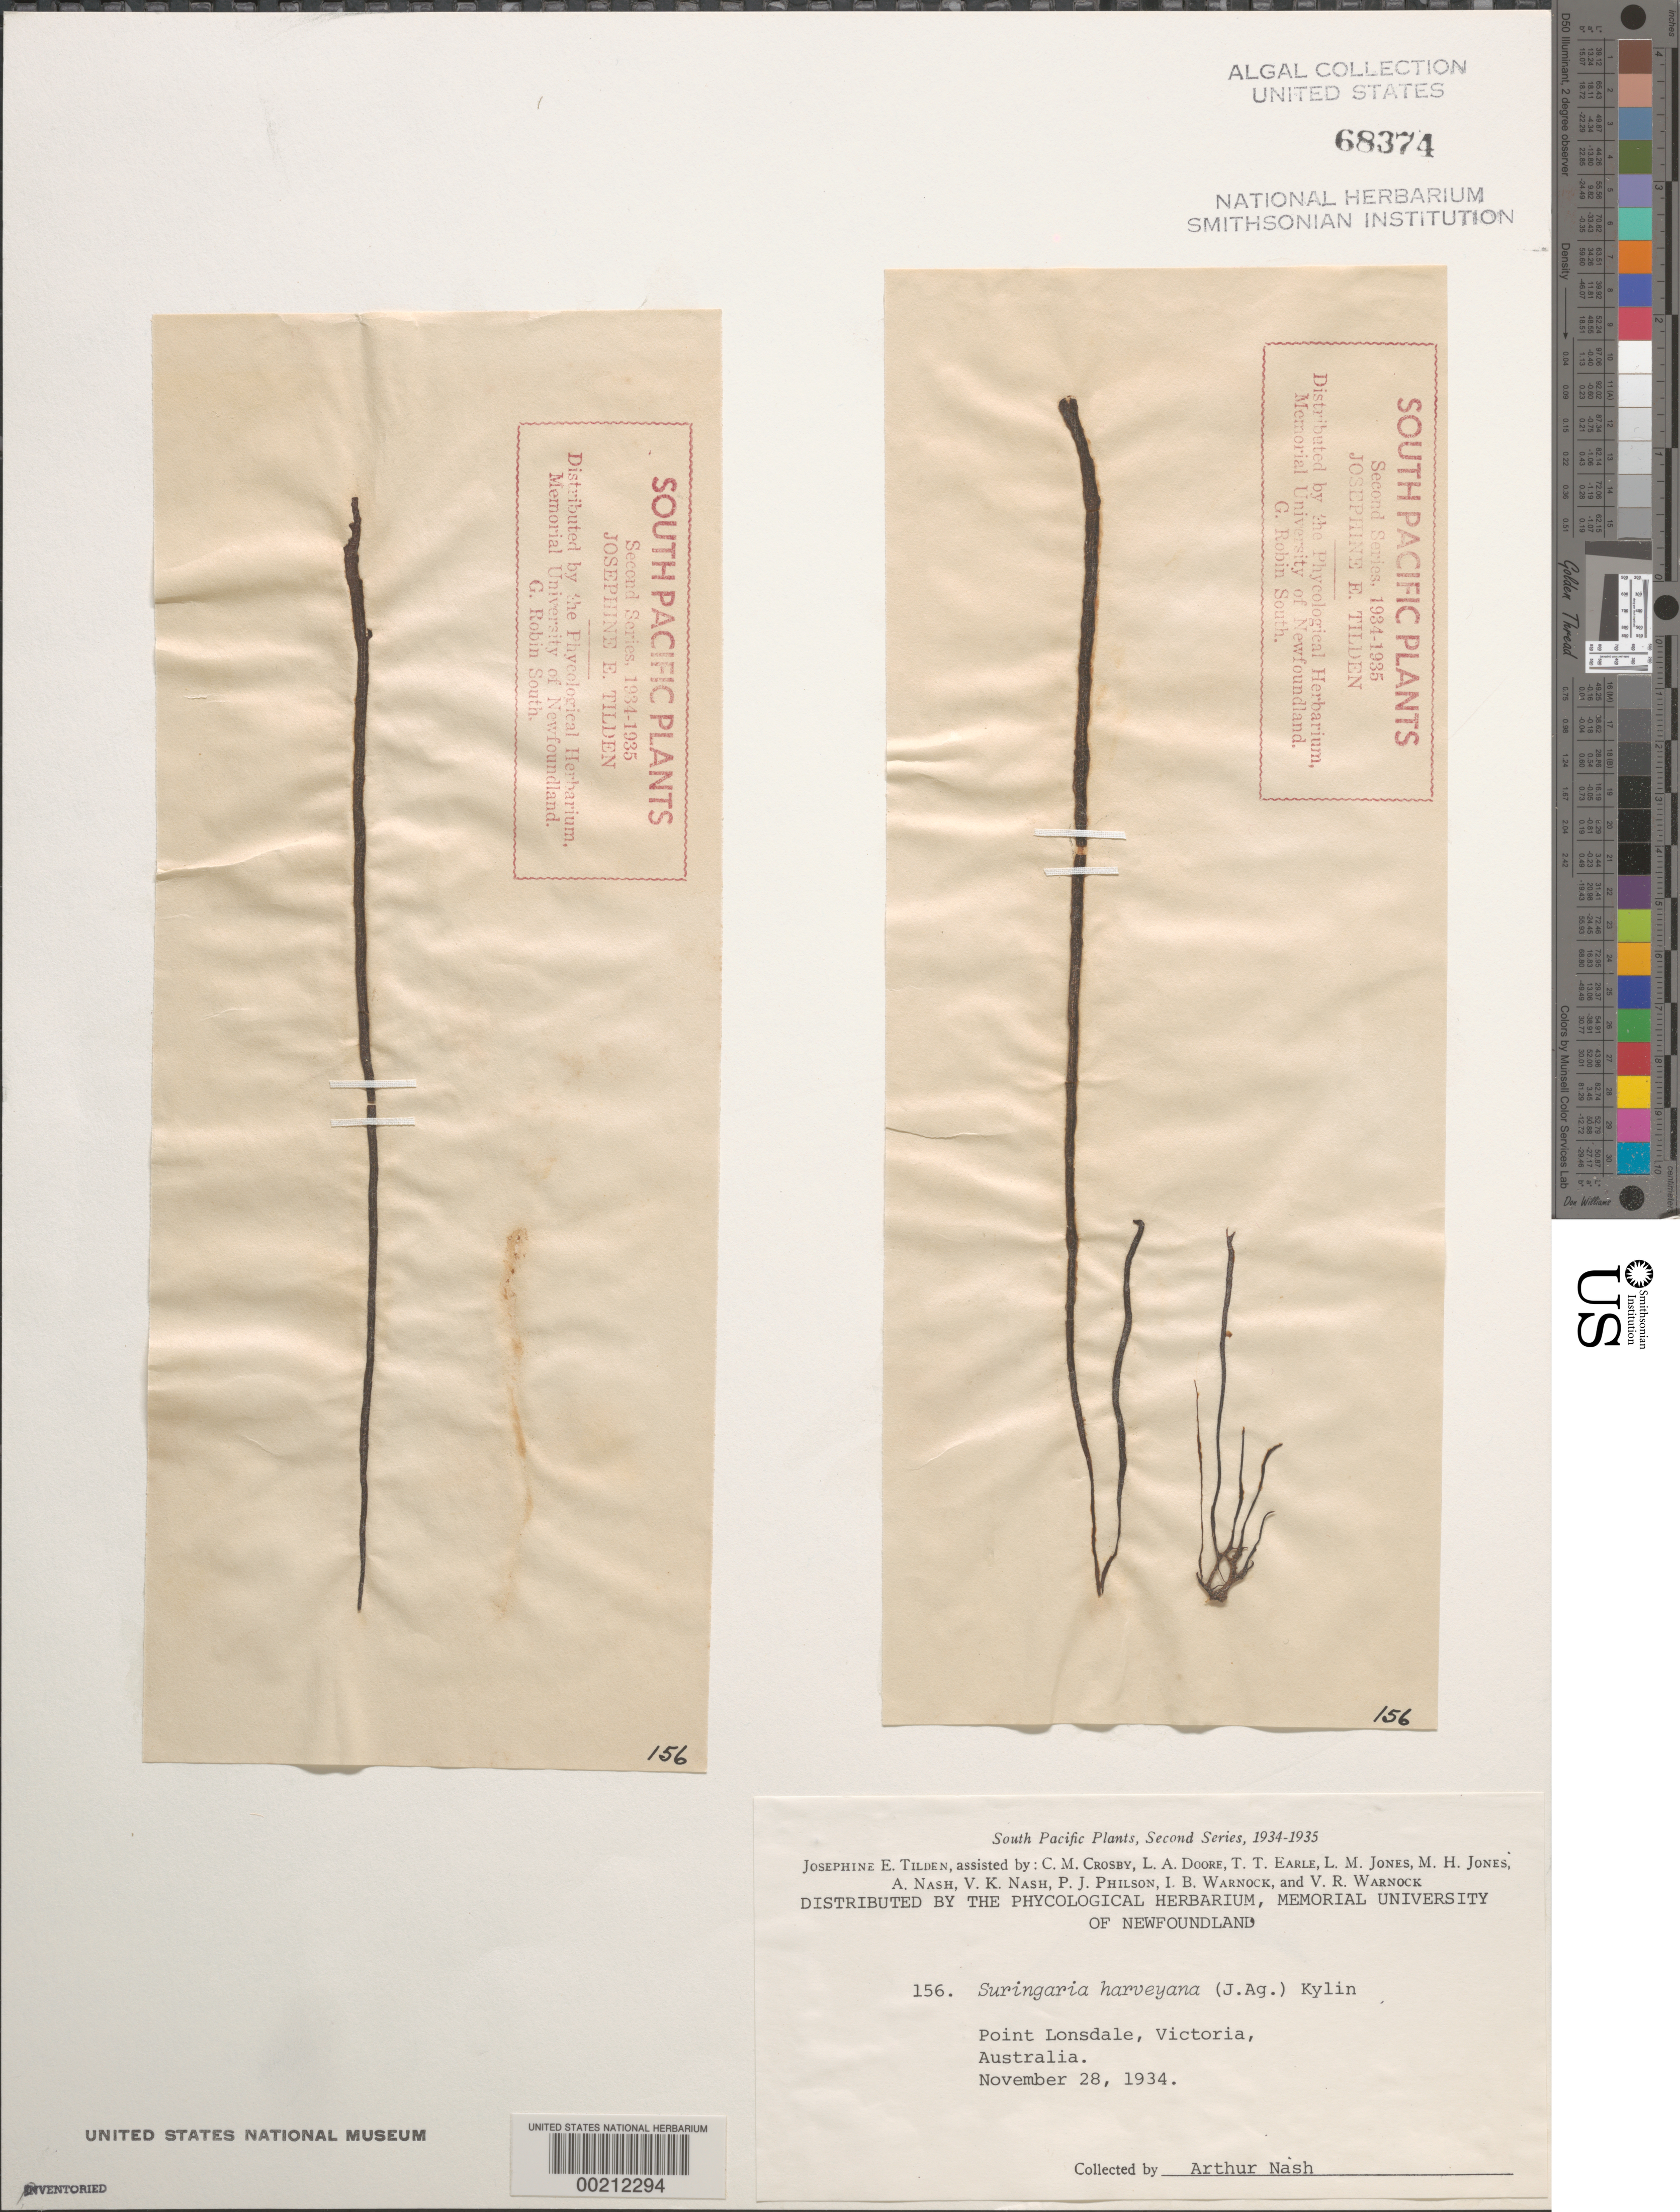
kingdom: Chromista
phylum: Ochrophyta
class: Phaeophyceae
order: Ectocarpales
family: Chordariaceae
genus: Suringaria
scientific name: Suringaria harveyana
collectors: A. Nash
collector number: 156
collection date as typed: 28 Nov 1934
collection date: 1934-11-28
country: Australia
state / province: Victoria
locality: Point lonsdale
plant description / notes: Tilden, South Pacific Plants, Second Series, 1934-1935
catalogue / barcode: US 68374